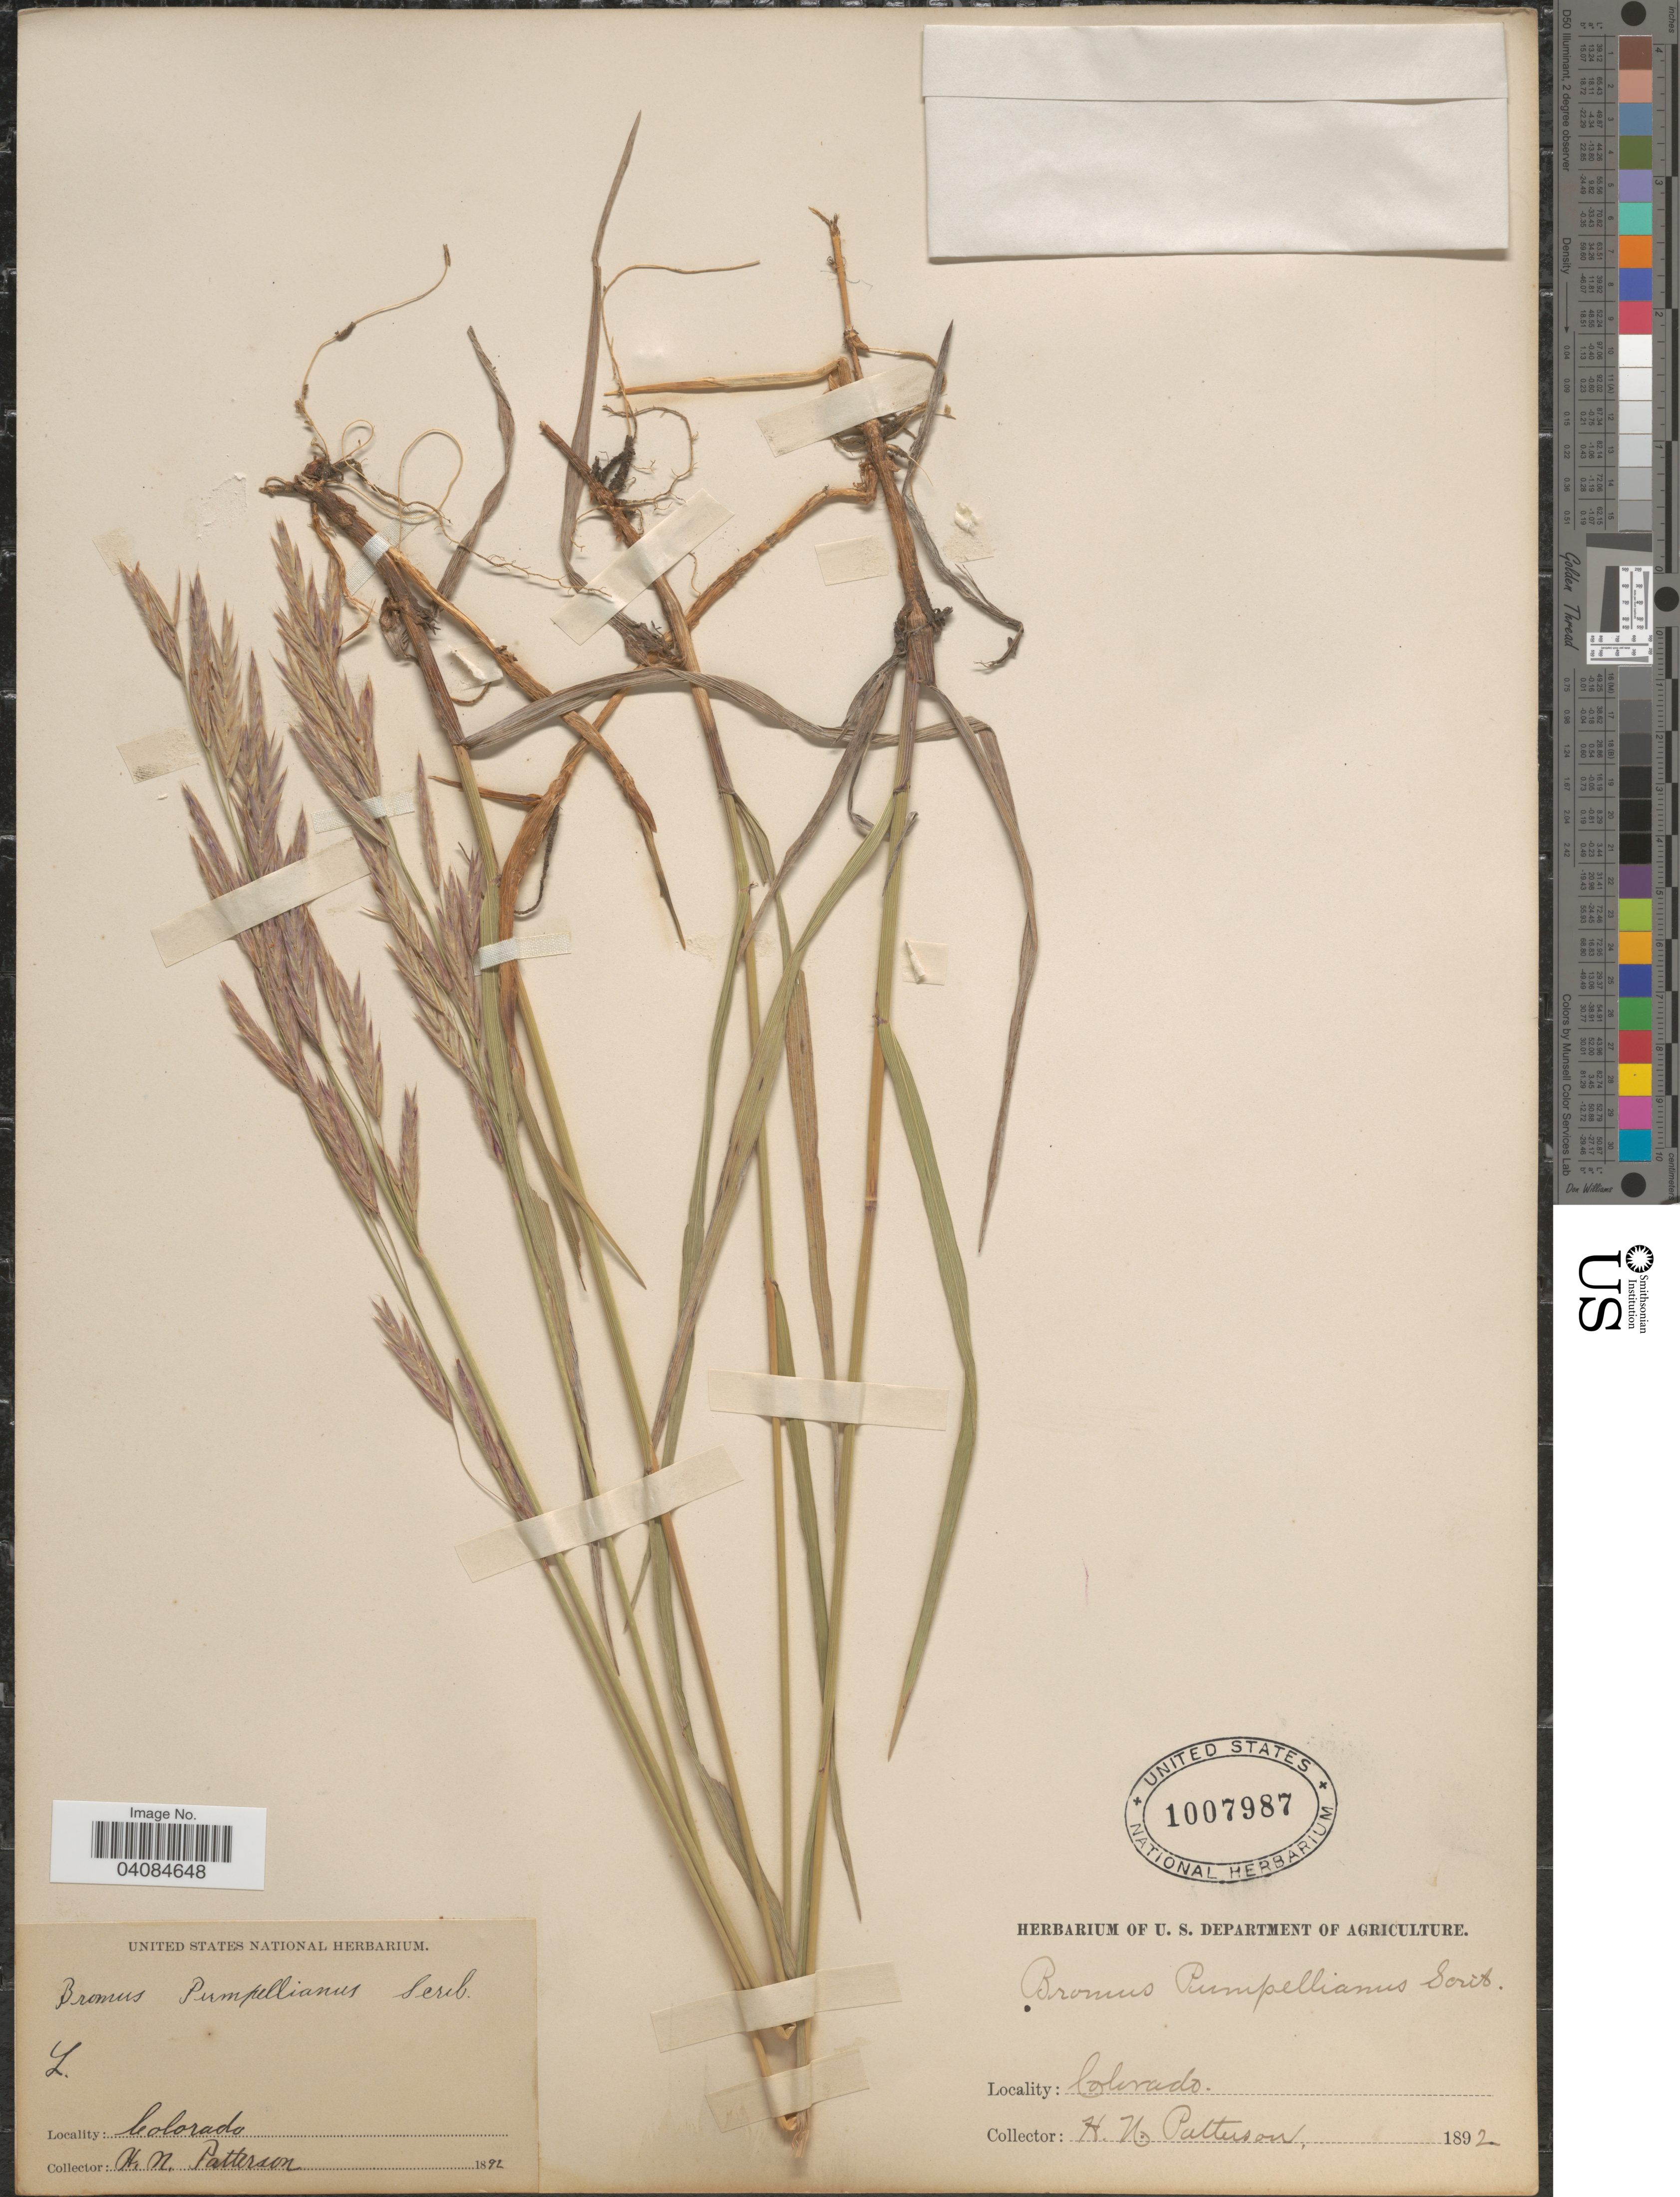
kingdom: Plantae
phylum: Tracheophyta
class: Liliopsida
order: Poales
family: Poaceae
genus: Bromus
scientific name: Bromus pumpellianus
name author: Scribn.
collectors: H. N. Patterson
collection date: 1892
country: United States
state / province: Colorado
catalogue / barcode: US 1007987